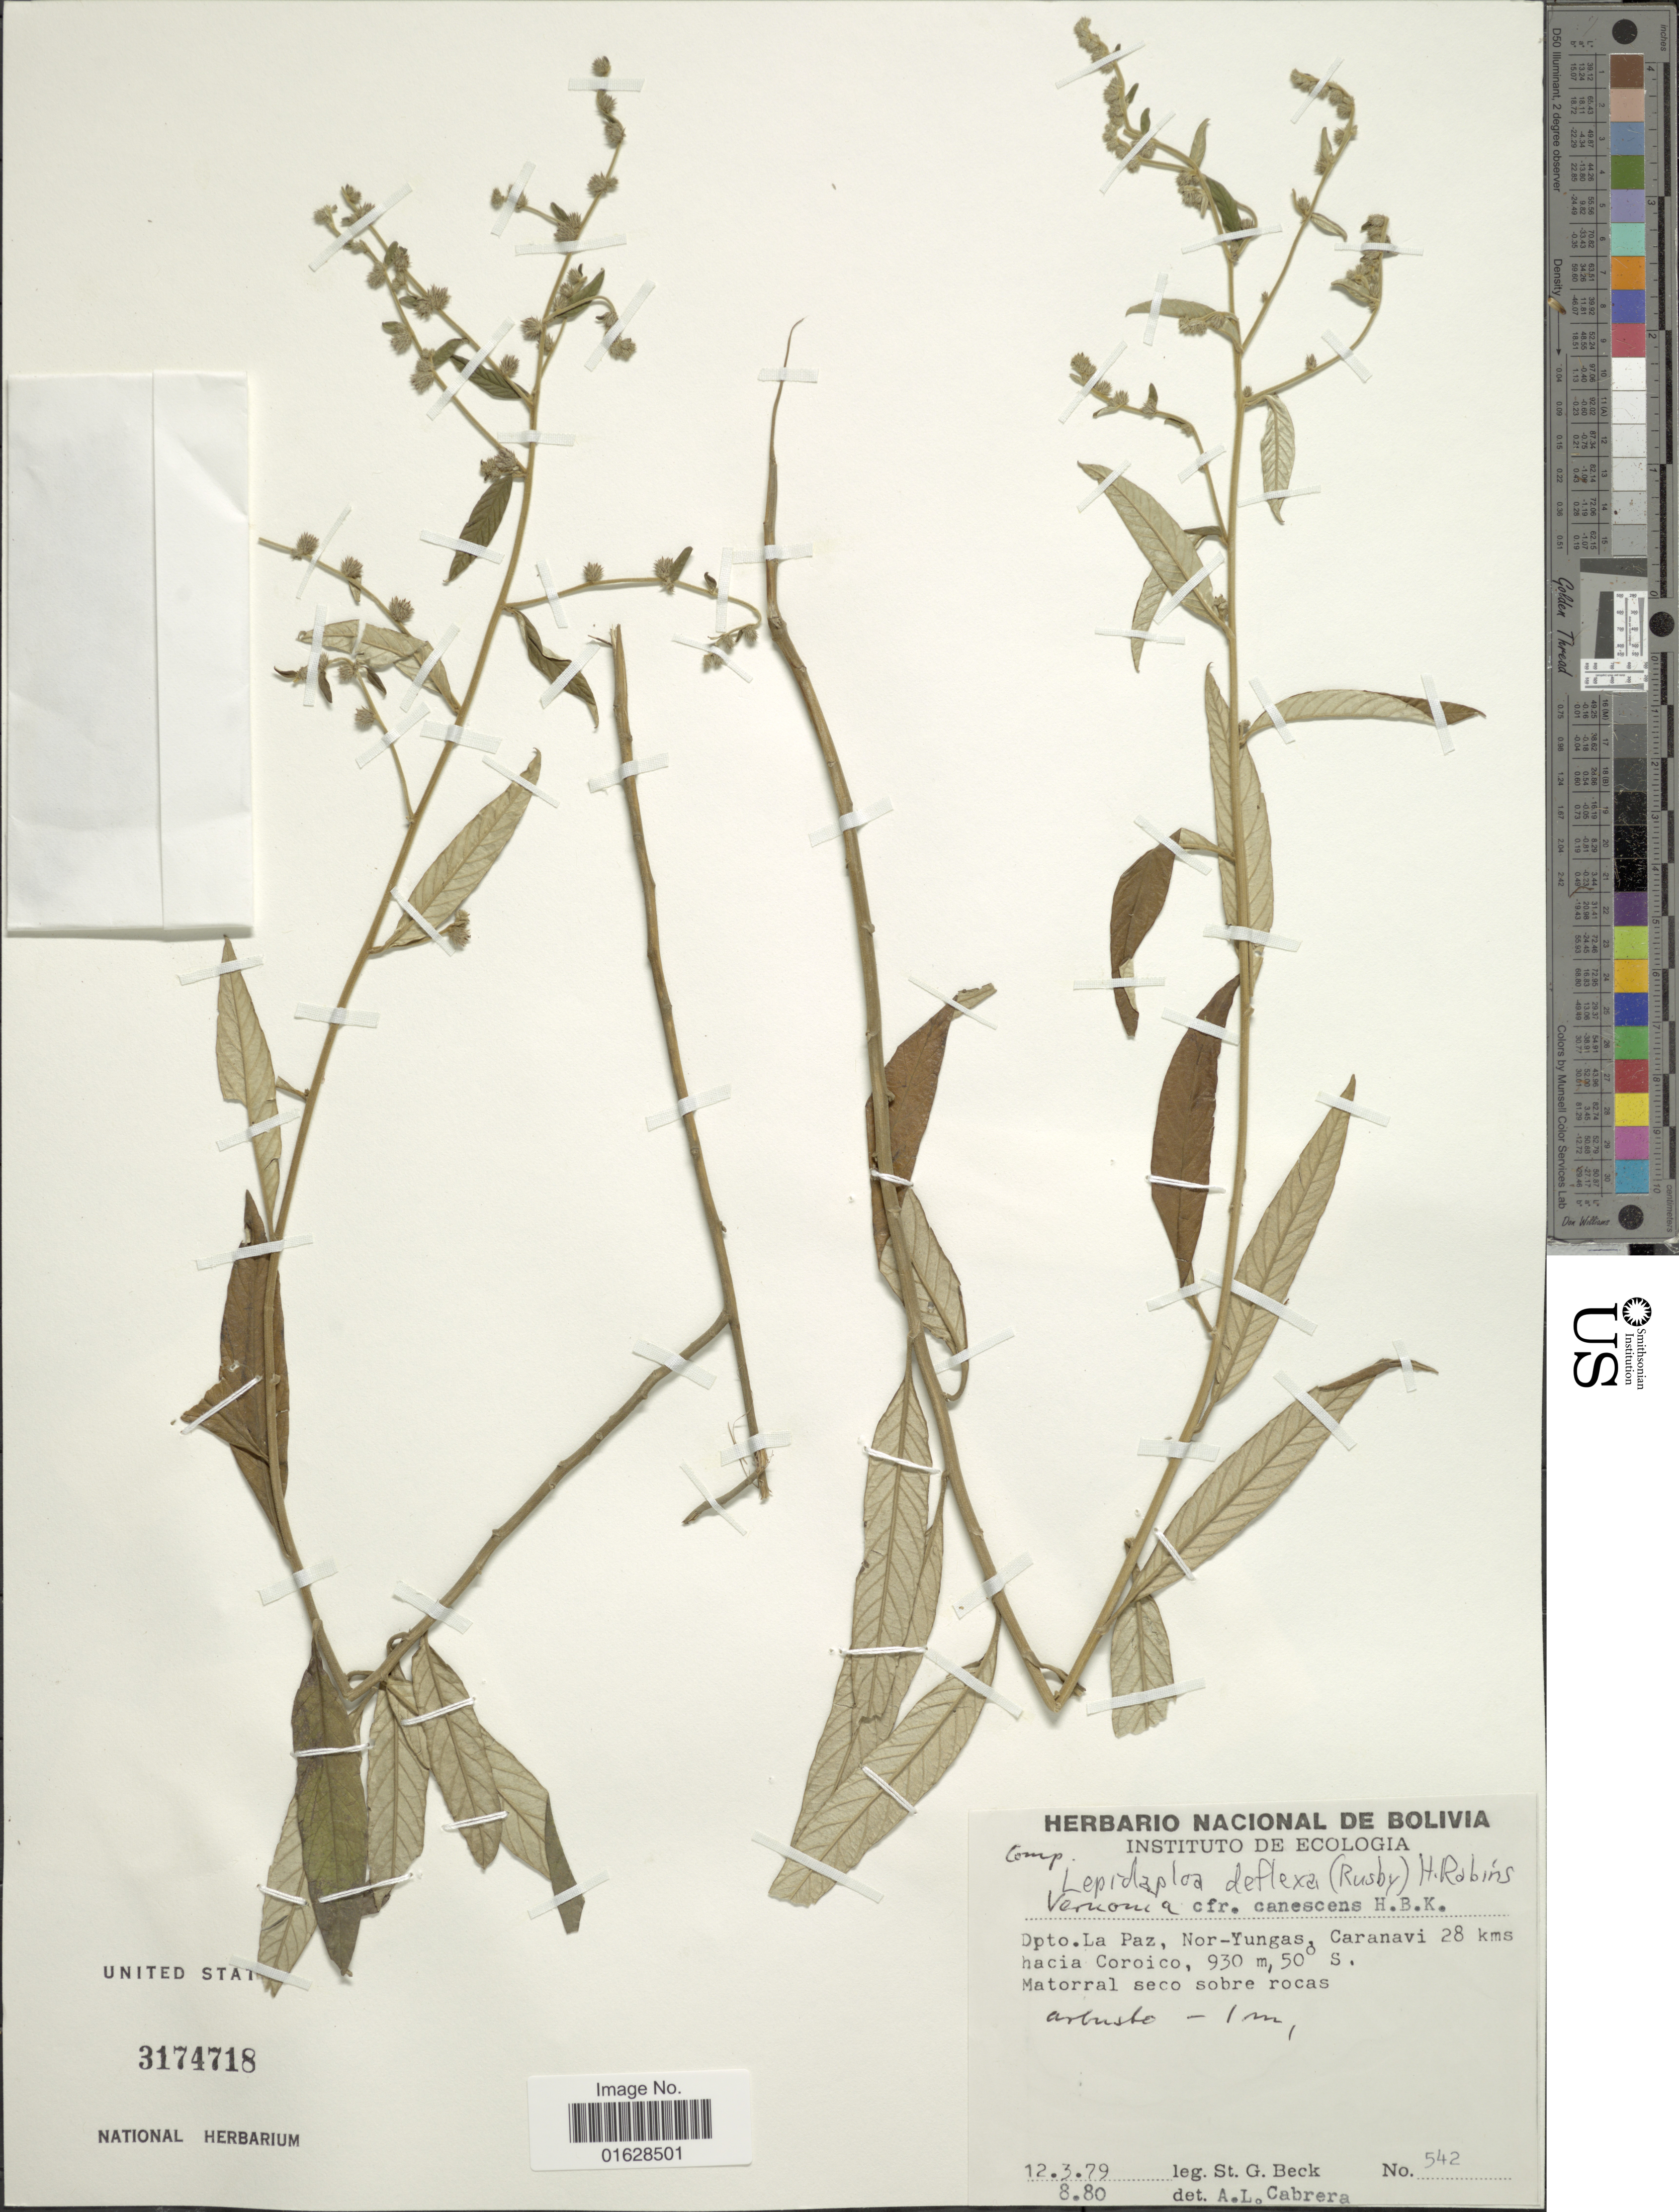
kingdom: Plantae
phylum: Tracheophyta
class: Magnoliopsida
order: Asterales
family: Asteraceae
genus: Lepidaploa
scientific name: Lepidaploa bakerana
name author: (Britton) H. Rob.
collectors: S. G. Beck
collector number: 542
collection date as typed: Transcribed d/m/y: 12/3/79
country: Bolivia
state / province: La Paz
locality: Bolivia. Dpto. La Paz, Nor Yungas, Caranavi 28 kms hacia Coroico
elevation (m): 930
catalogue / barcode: US 3174718